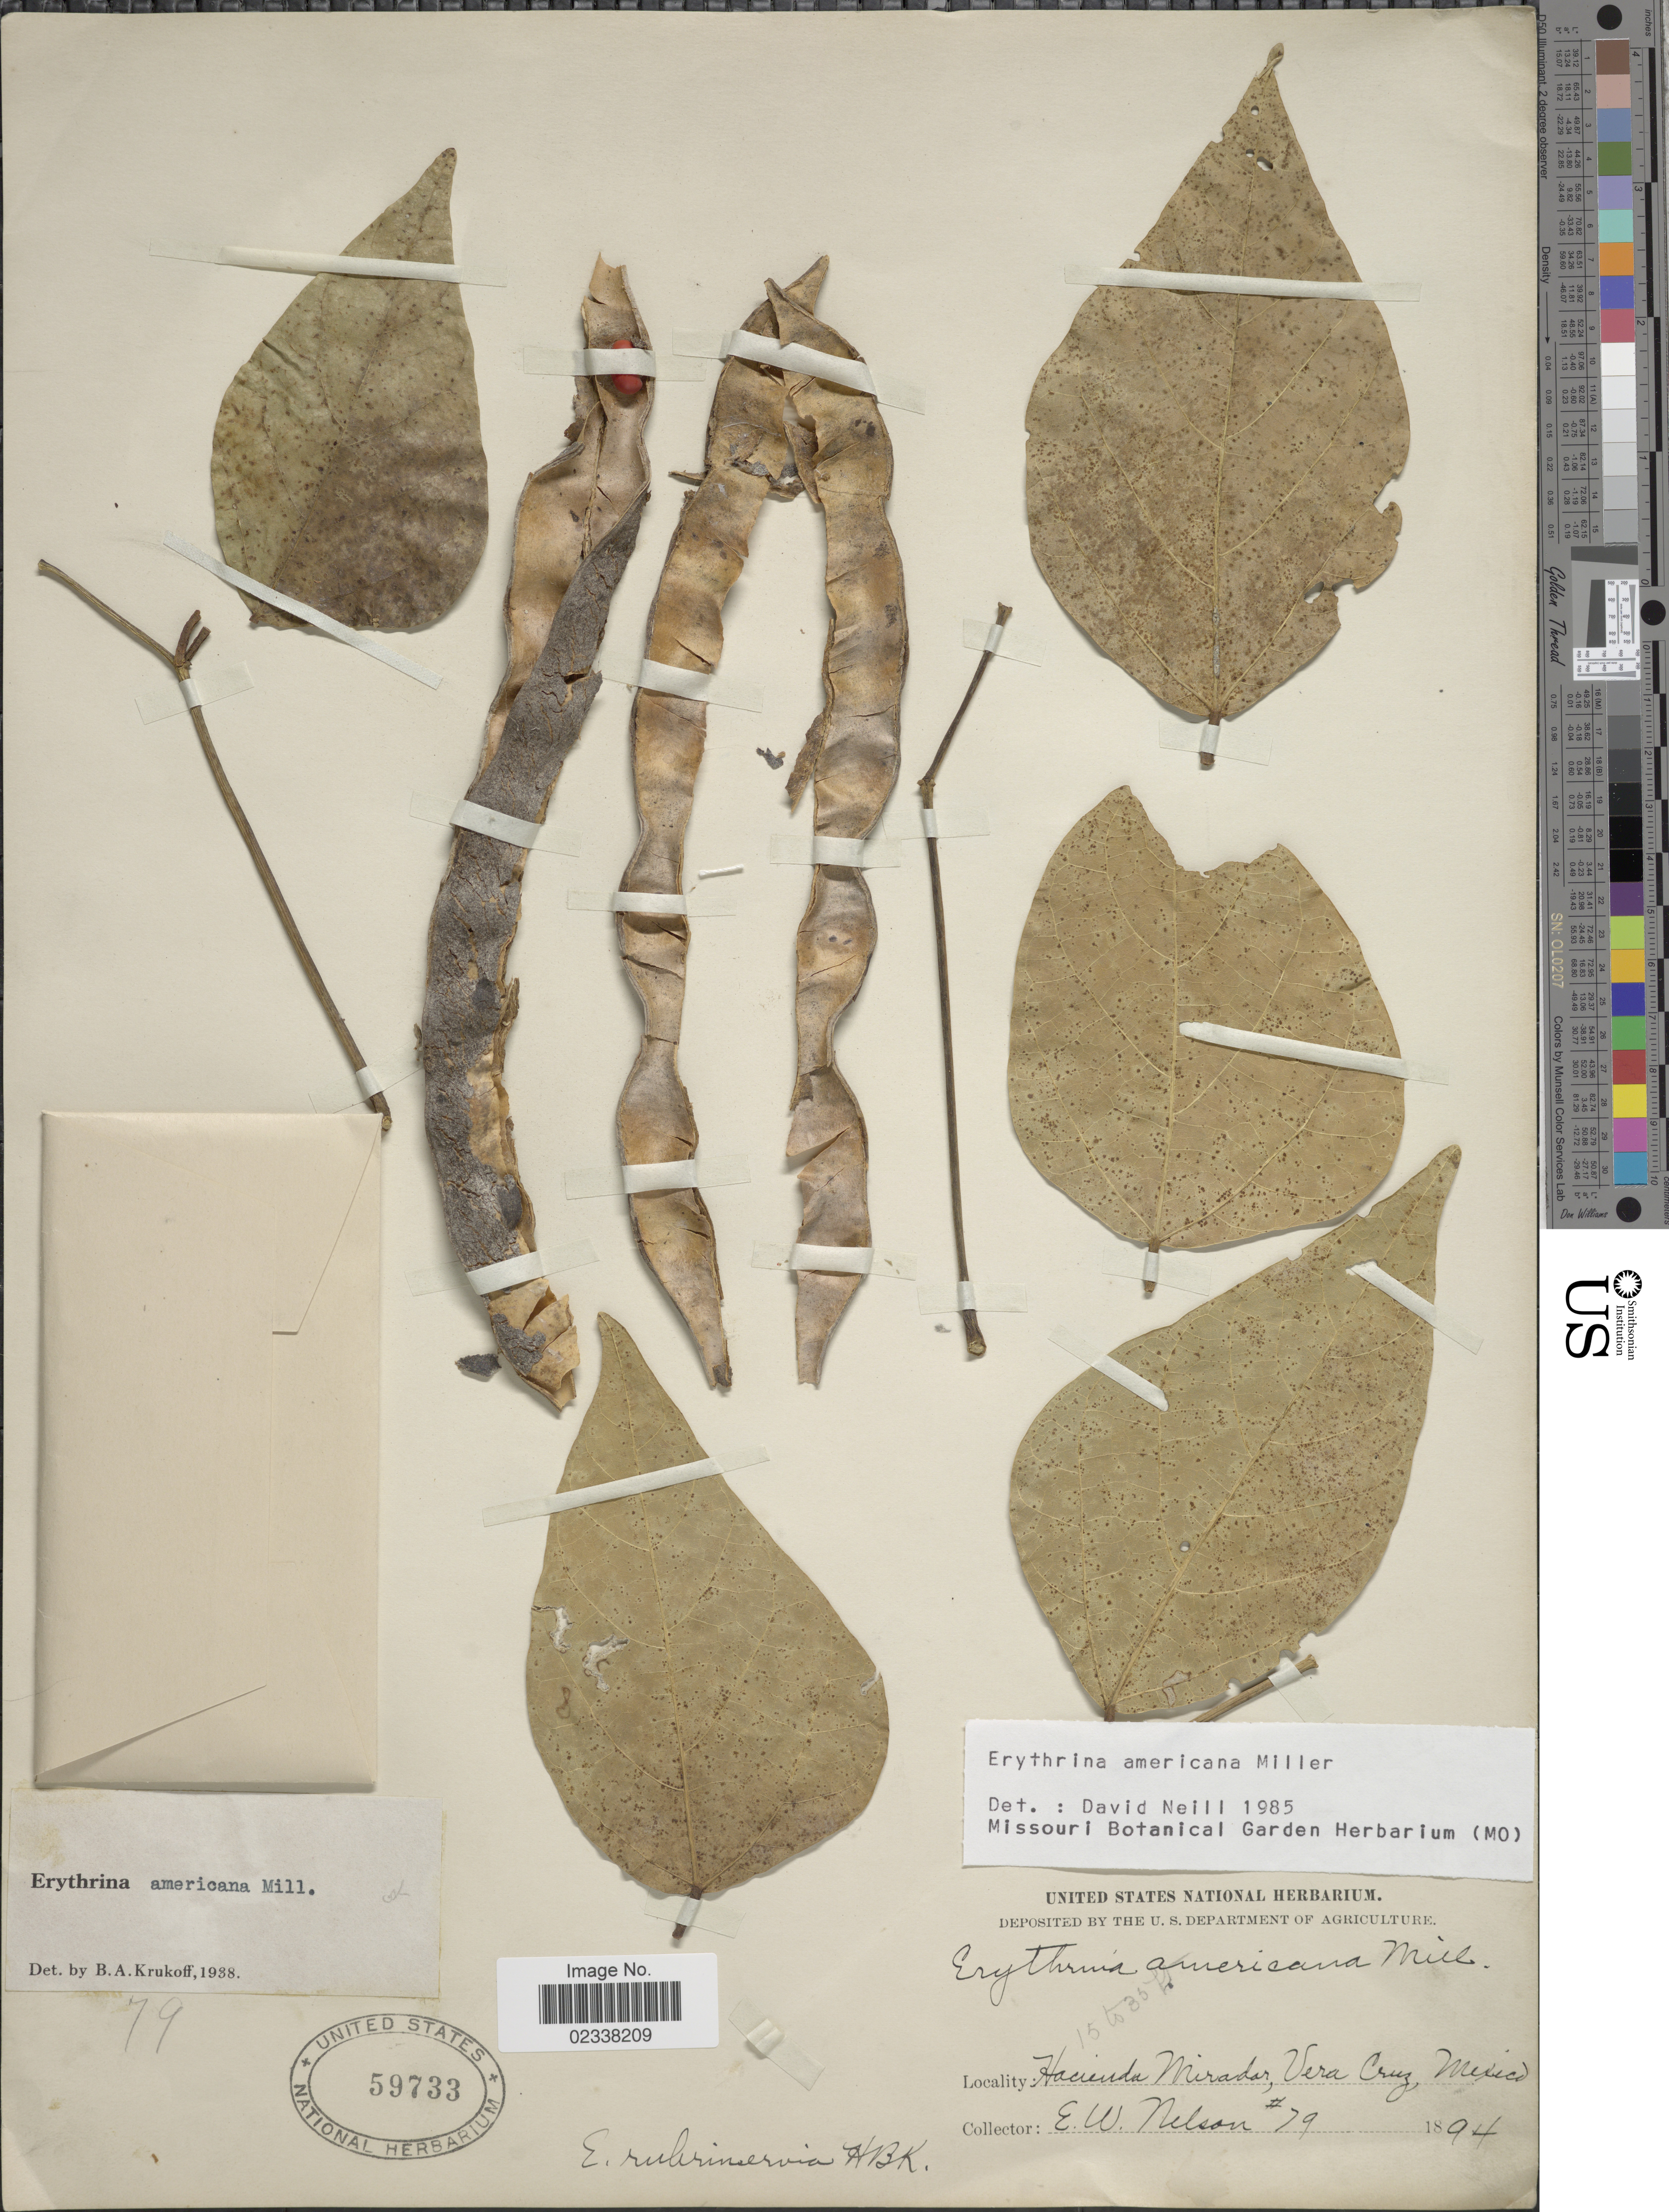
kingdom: Plantae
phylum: Tracheophyta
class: Magnoliopsida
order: Fabales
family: Fabaceae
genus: Erythrina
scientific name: Erythrina americana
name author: Mill.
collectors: E. W. Nelson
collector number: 79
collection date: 1894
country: Mexico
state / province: Veracruz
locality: Hacienda Mirador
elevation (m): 5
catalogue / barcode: US 59733